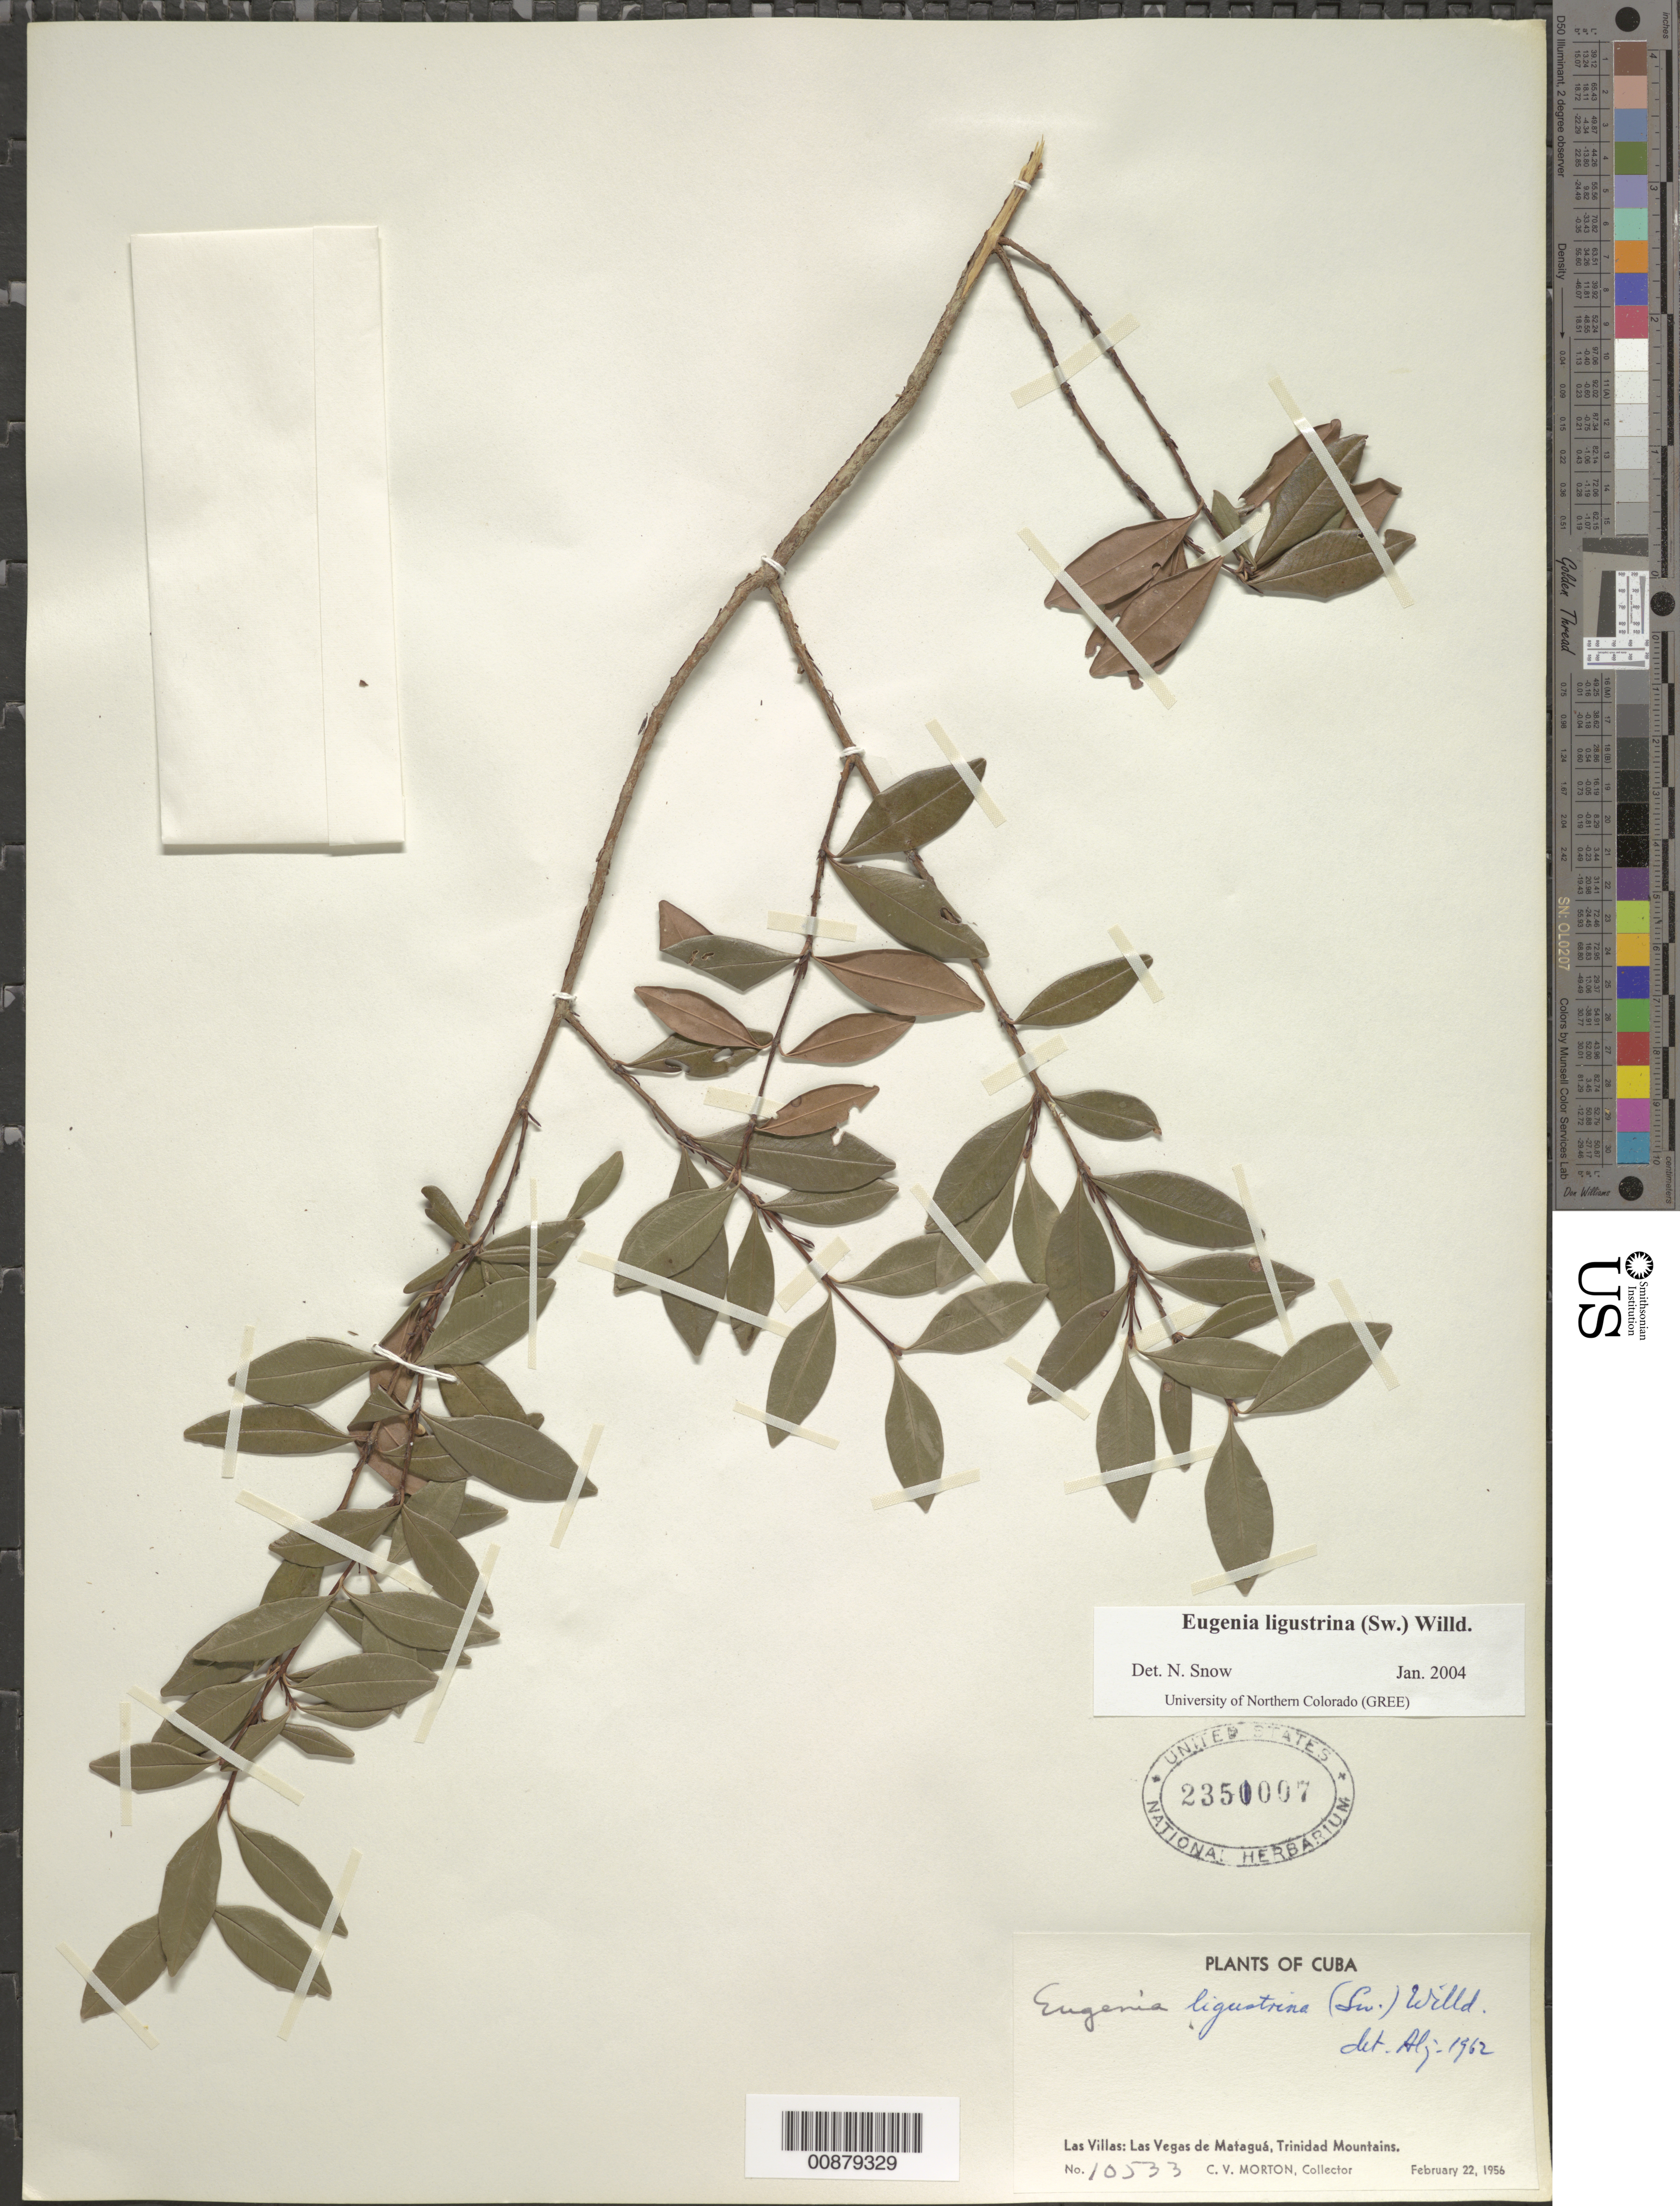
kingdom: Plantae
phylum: Tracheophyta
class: Magnoliopsida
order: Myrtales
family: Myrtaceae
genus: Eugenia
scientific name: Eugenia ligustrina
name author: (Sw.) Willd.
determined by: Snow, N. W.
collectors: C. V. Morton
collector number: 10533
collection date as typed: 22 Feb 1956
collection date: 1956-02-22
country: Cuba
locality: Las Villas, Las Vegas de Montaguá, Trinidad Mountains.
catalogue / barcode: US 2350007